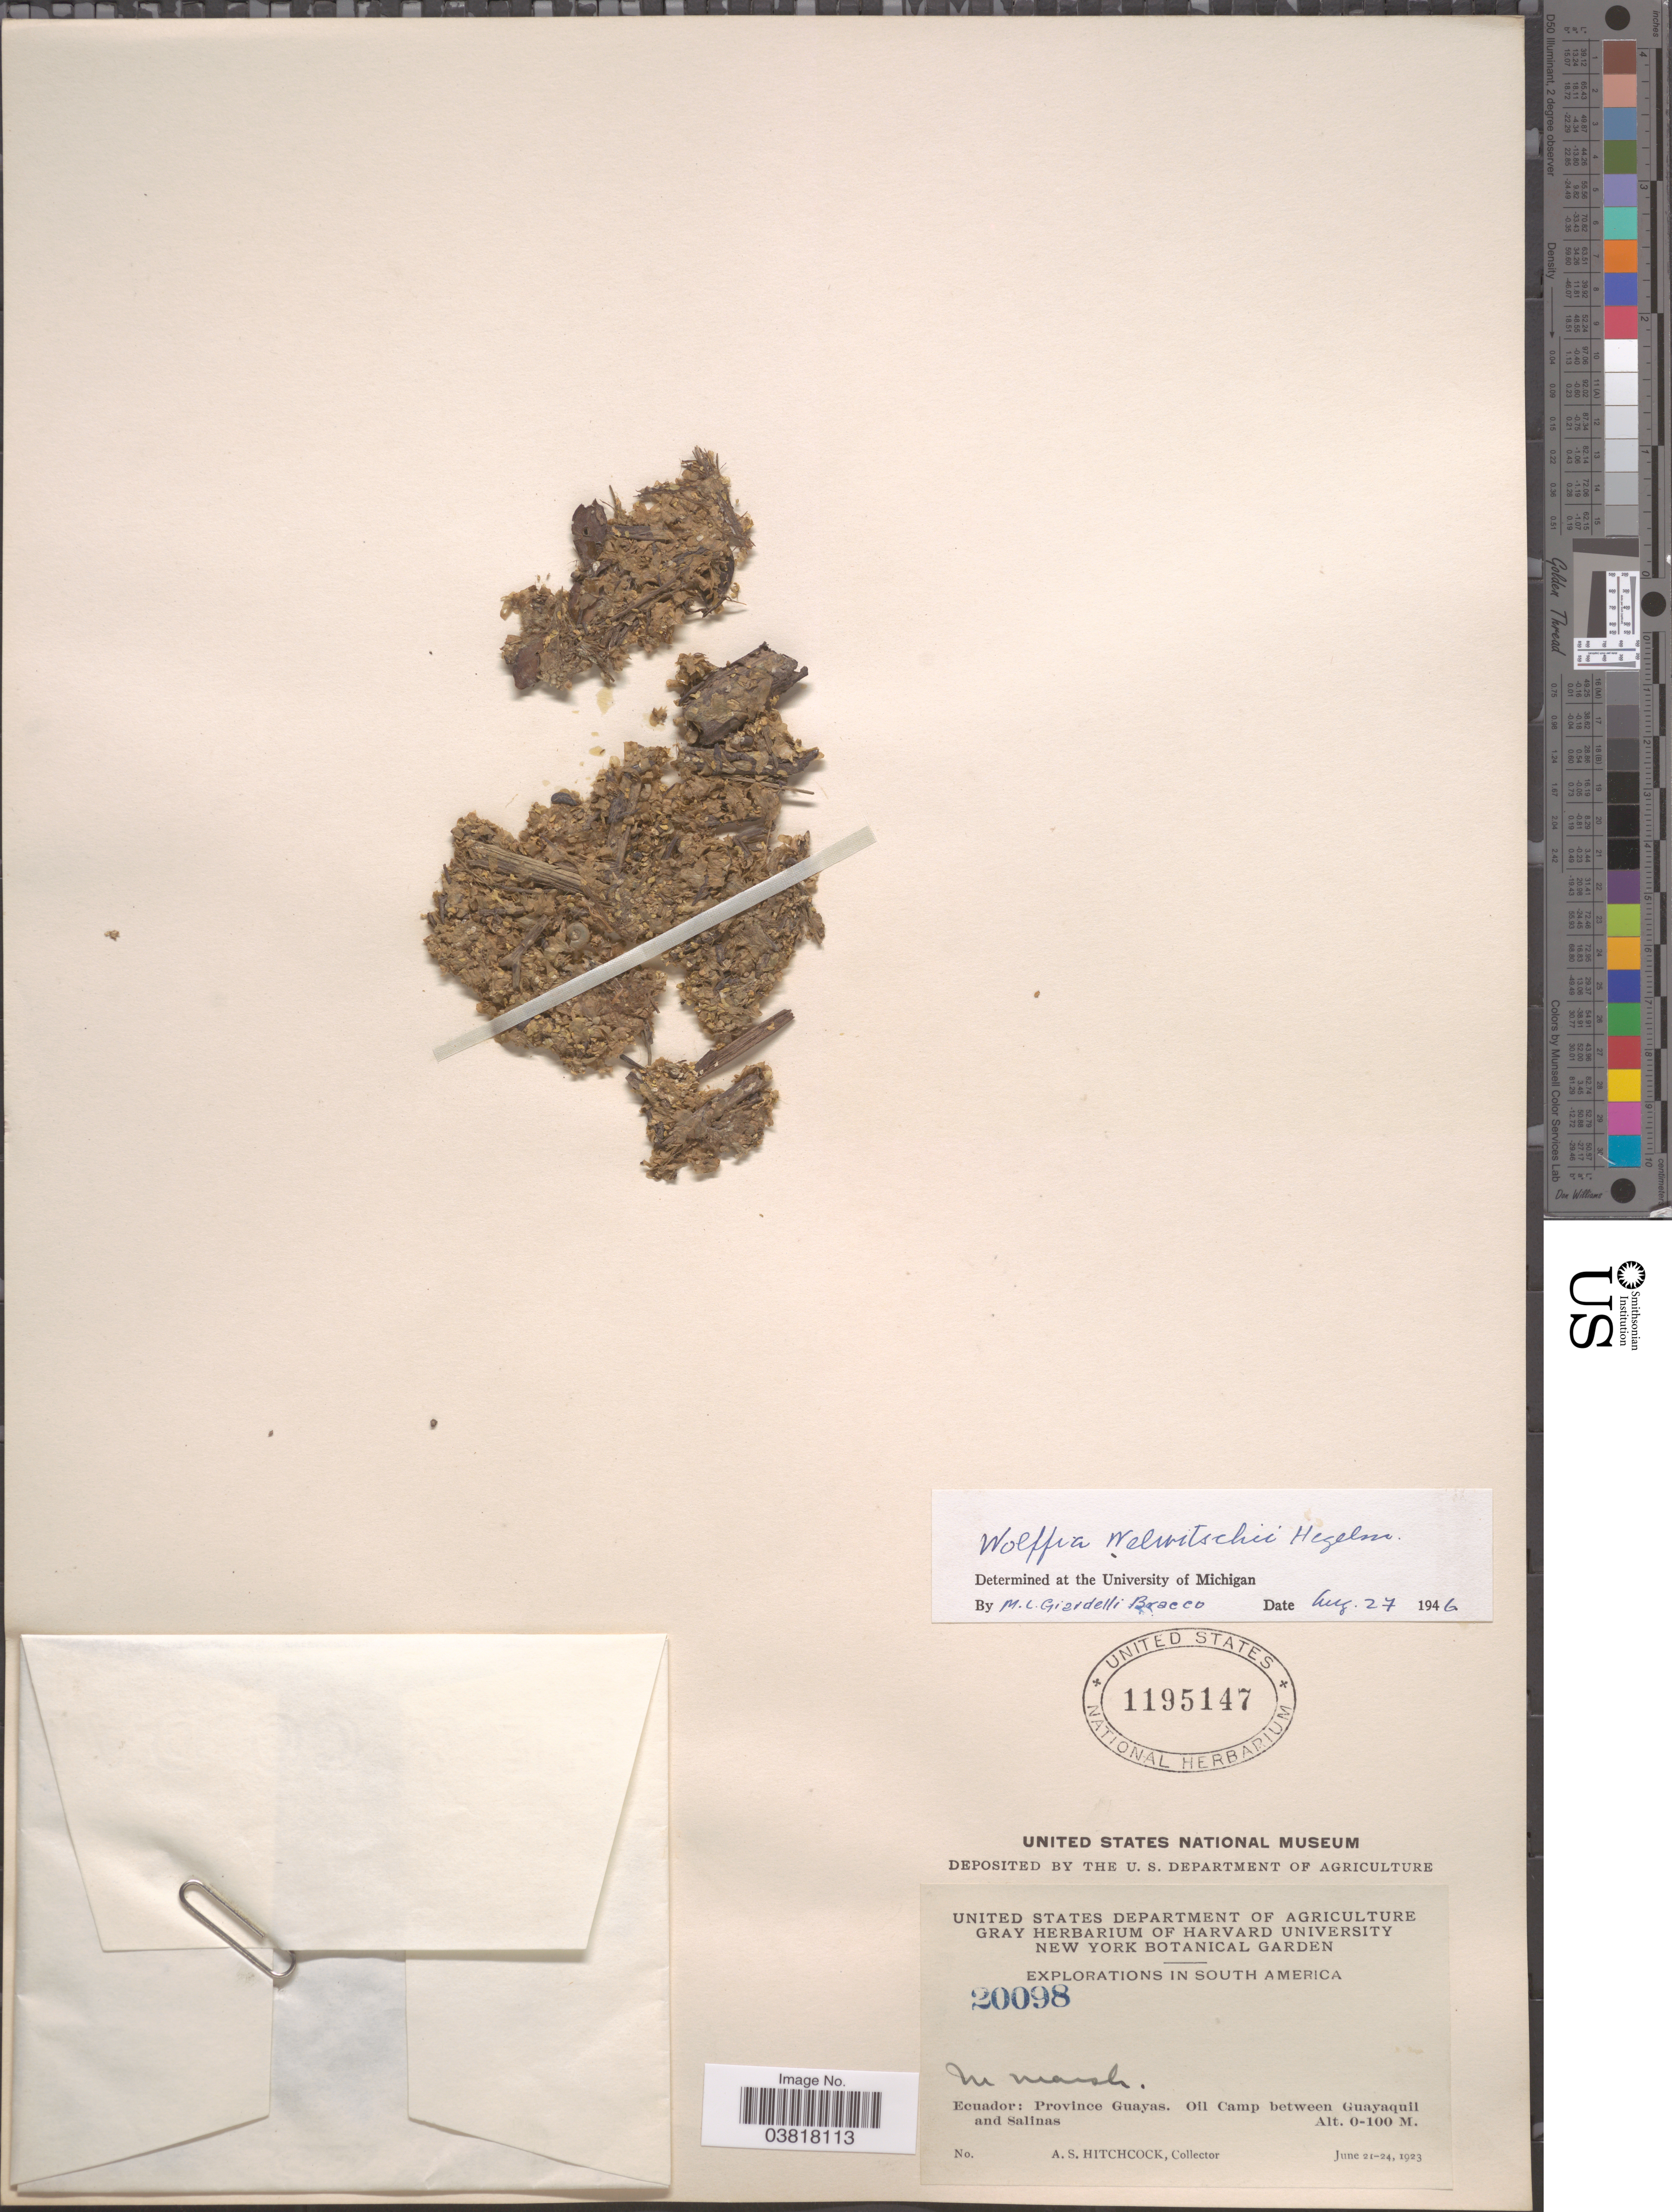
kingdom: Plantae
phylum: Tracheophyta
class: Liliopsida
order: Alismatales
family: Araceae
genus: Wolffia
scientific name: Wolffia welwitschii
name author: Hegelm.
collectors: A. S. Hitchcock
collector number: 20098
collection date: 1923-06-21/1923-06-24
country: Ecuador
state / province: Guayas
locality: Oil Camp between Guayaquil and Salinas.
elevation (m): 0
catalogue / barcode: US 1195147